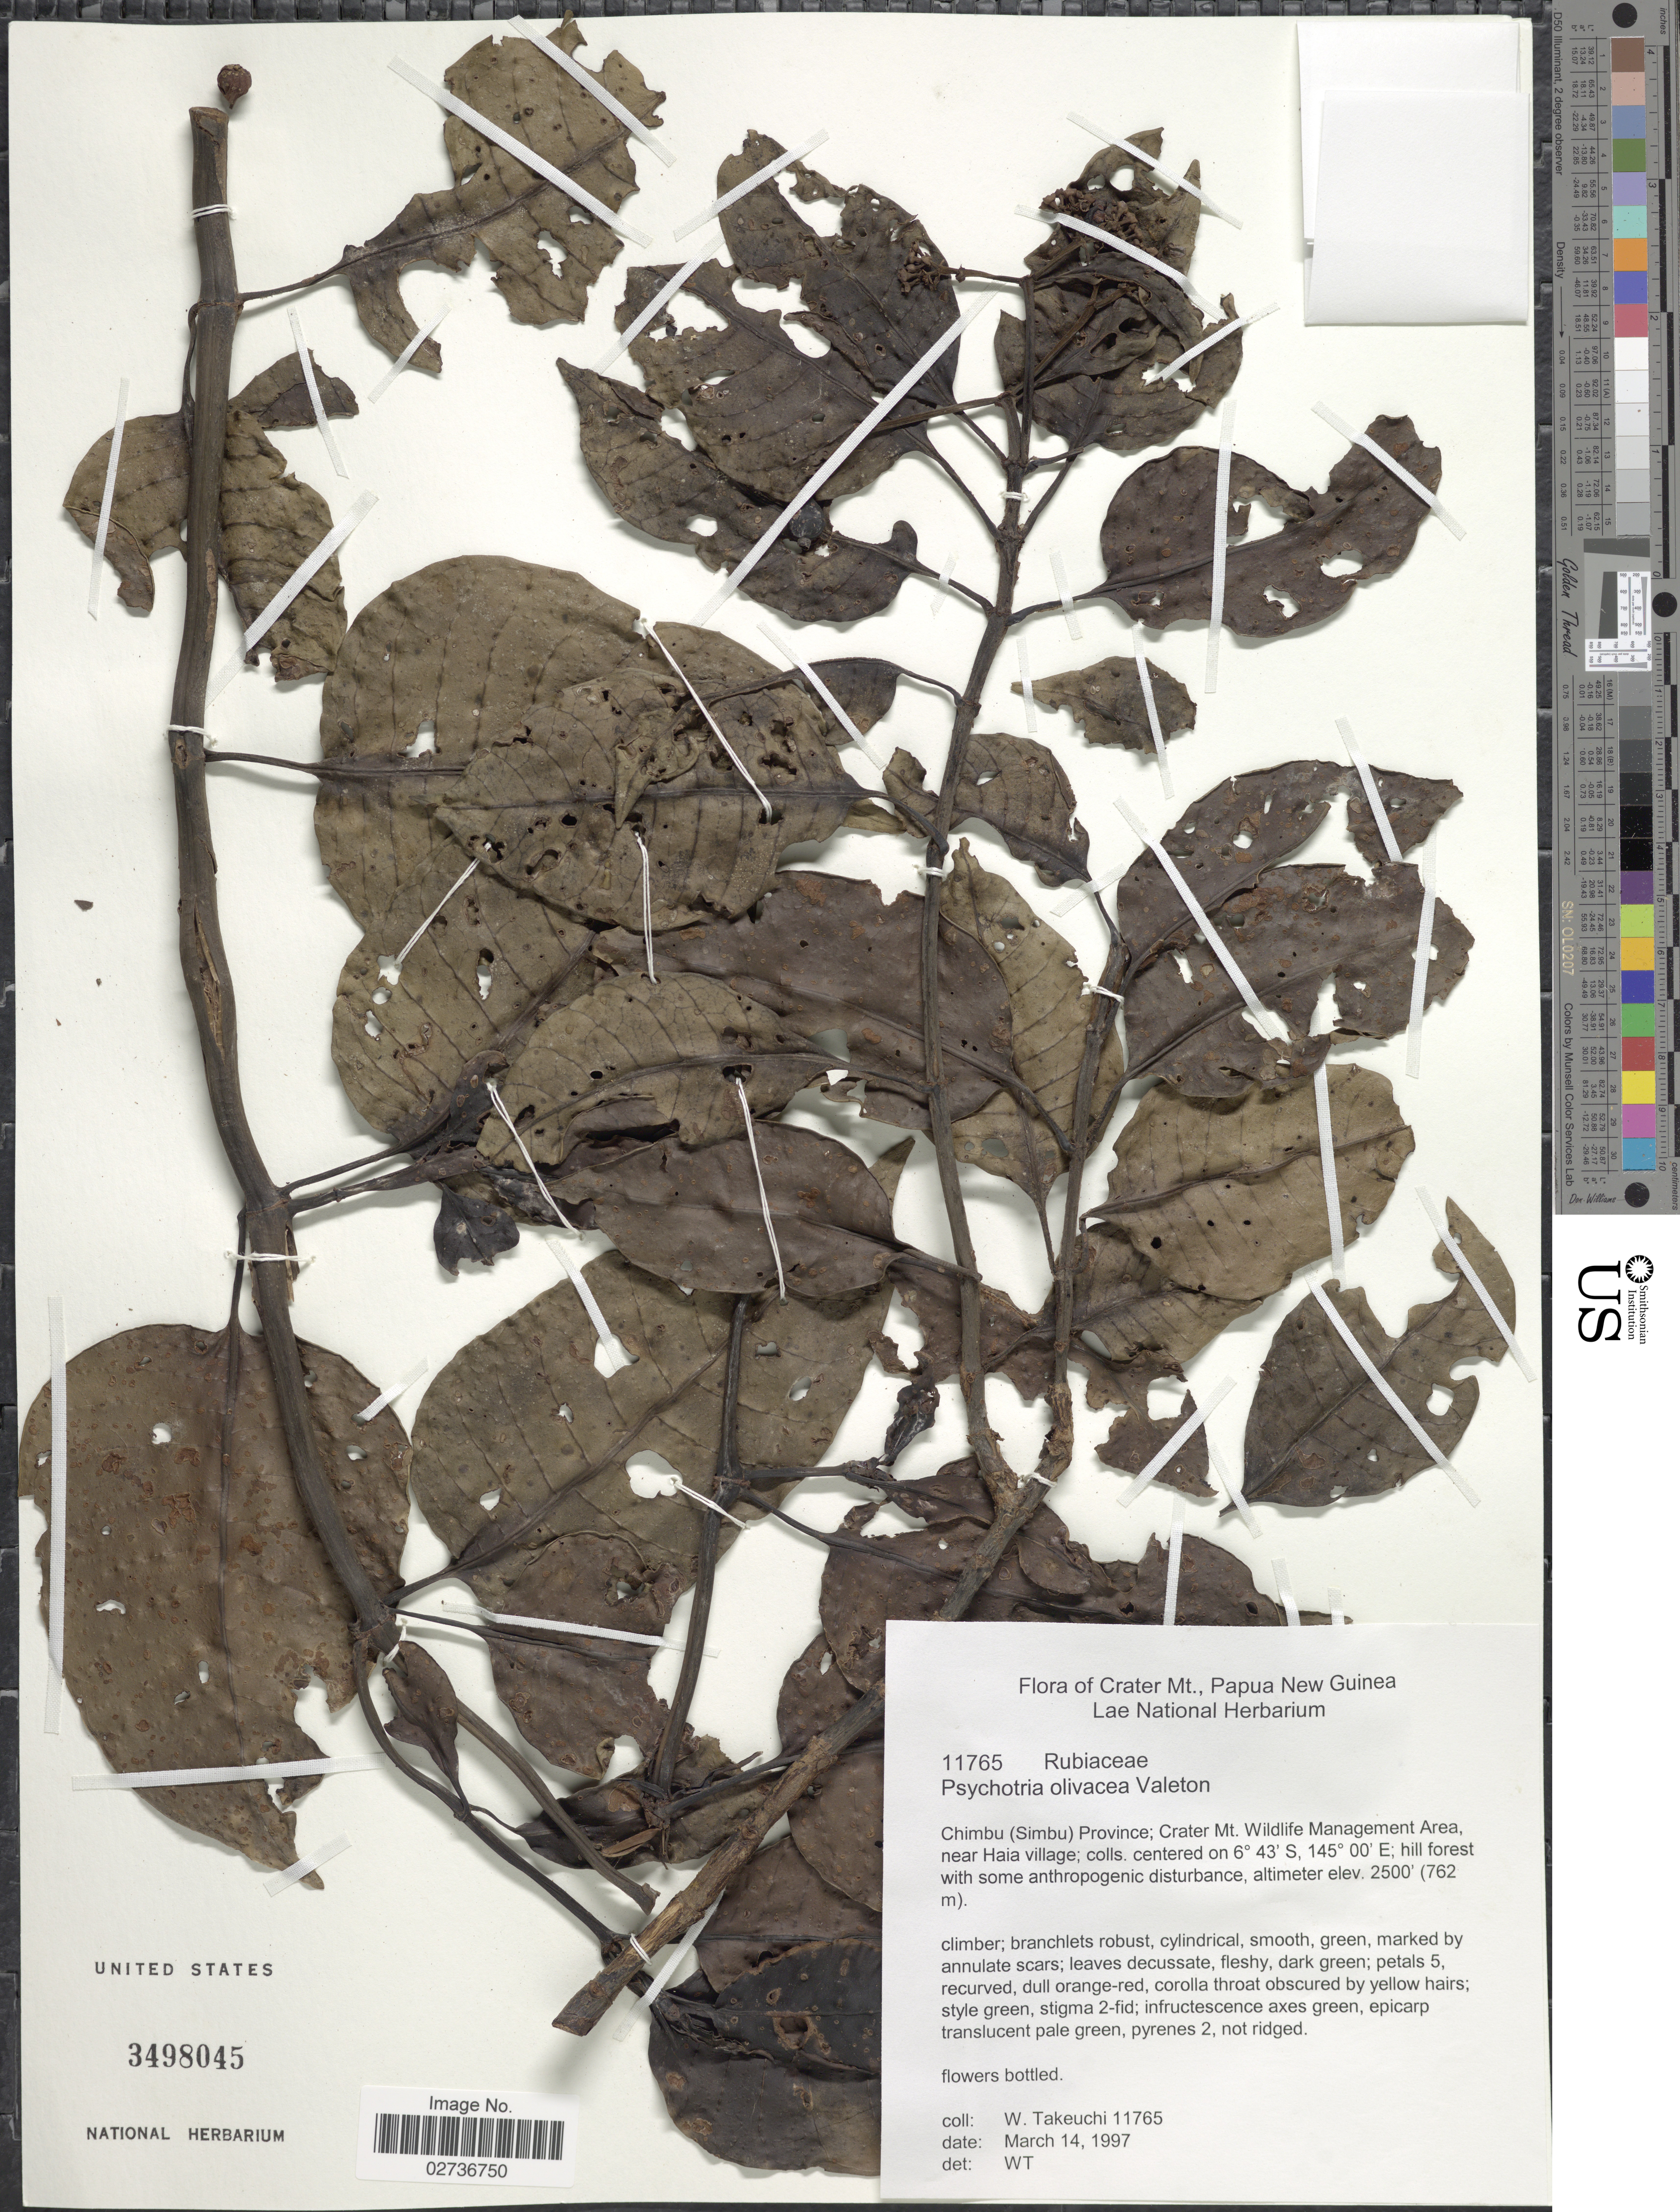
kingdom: Plantae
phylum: Tracheophyta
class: Magnoliopsida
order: Gentianales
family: Rubiaceae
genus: Psychotria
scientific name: Psychotria olivacea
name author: Valeton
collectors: W. Takeuchi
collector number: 11765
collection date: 1997-03-14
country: Papua New Guinea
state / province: Chimbu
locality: Crater Mt. Chimbu (Simbu) Province; Crater Mt. Wildlife Management Area, near Haia village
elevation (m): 762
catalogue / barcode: US 3498045